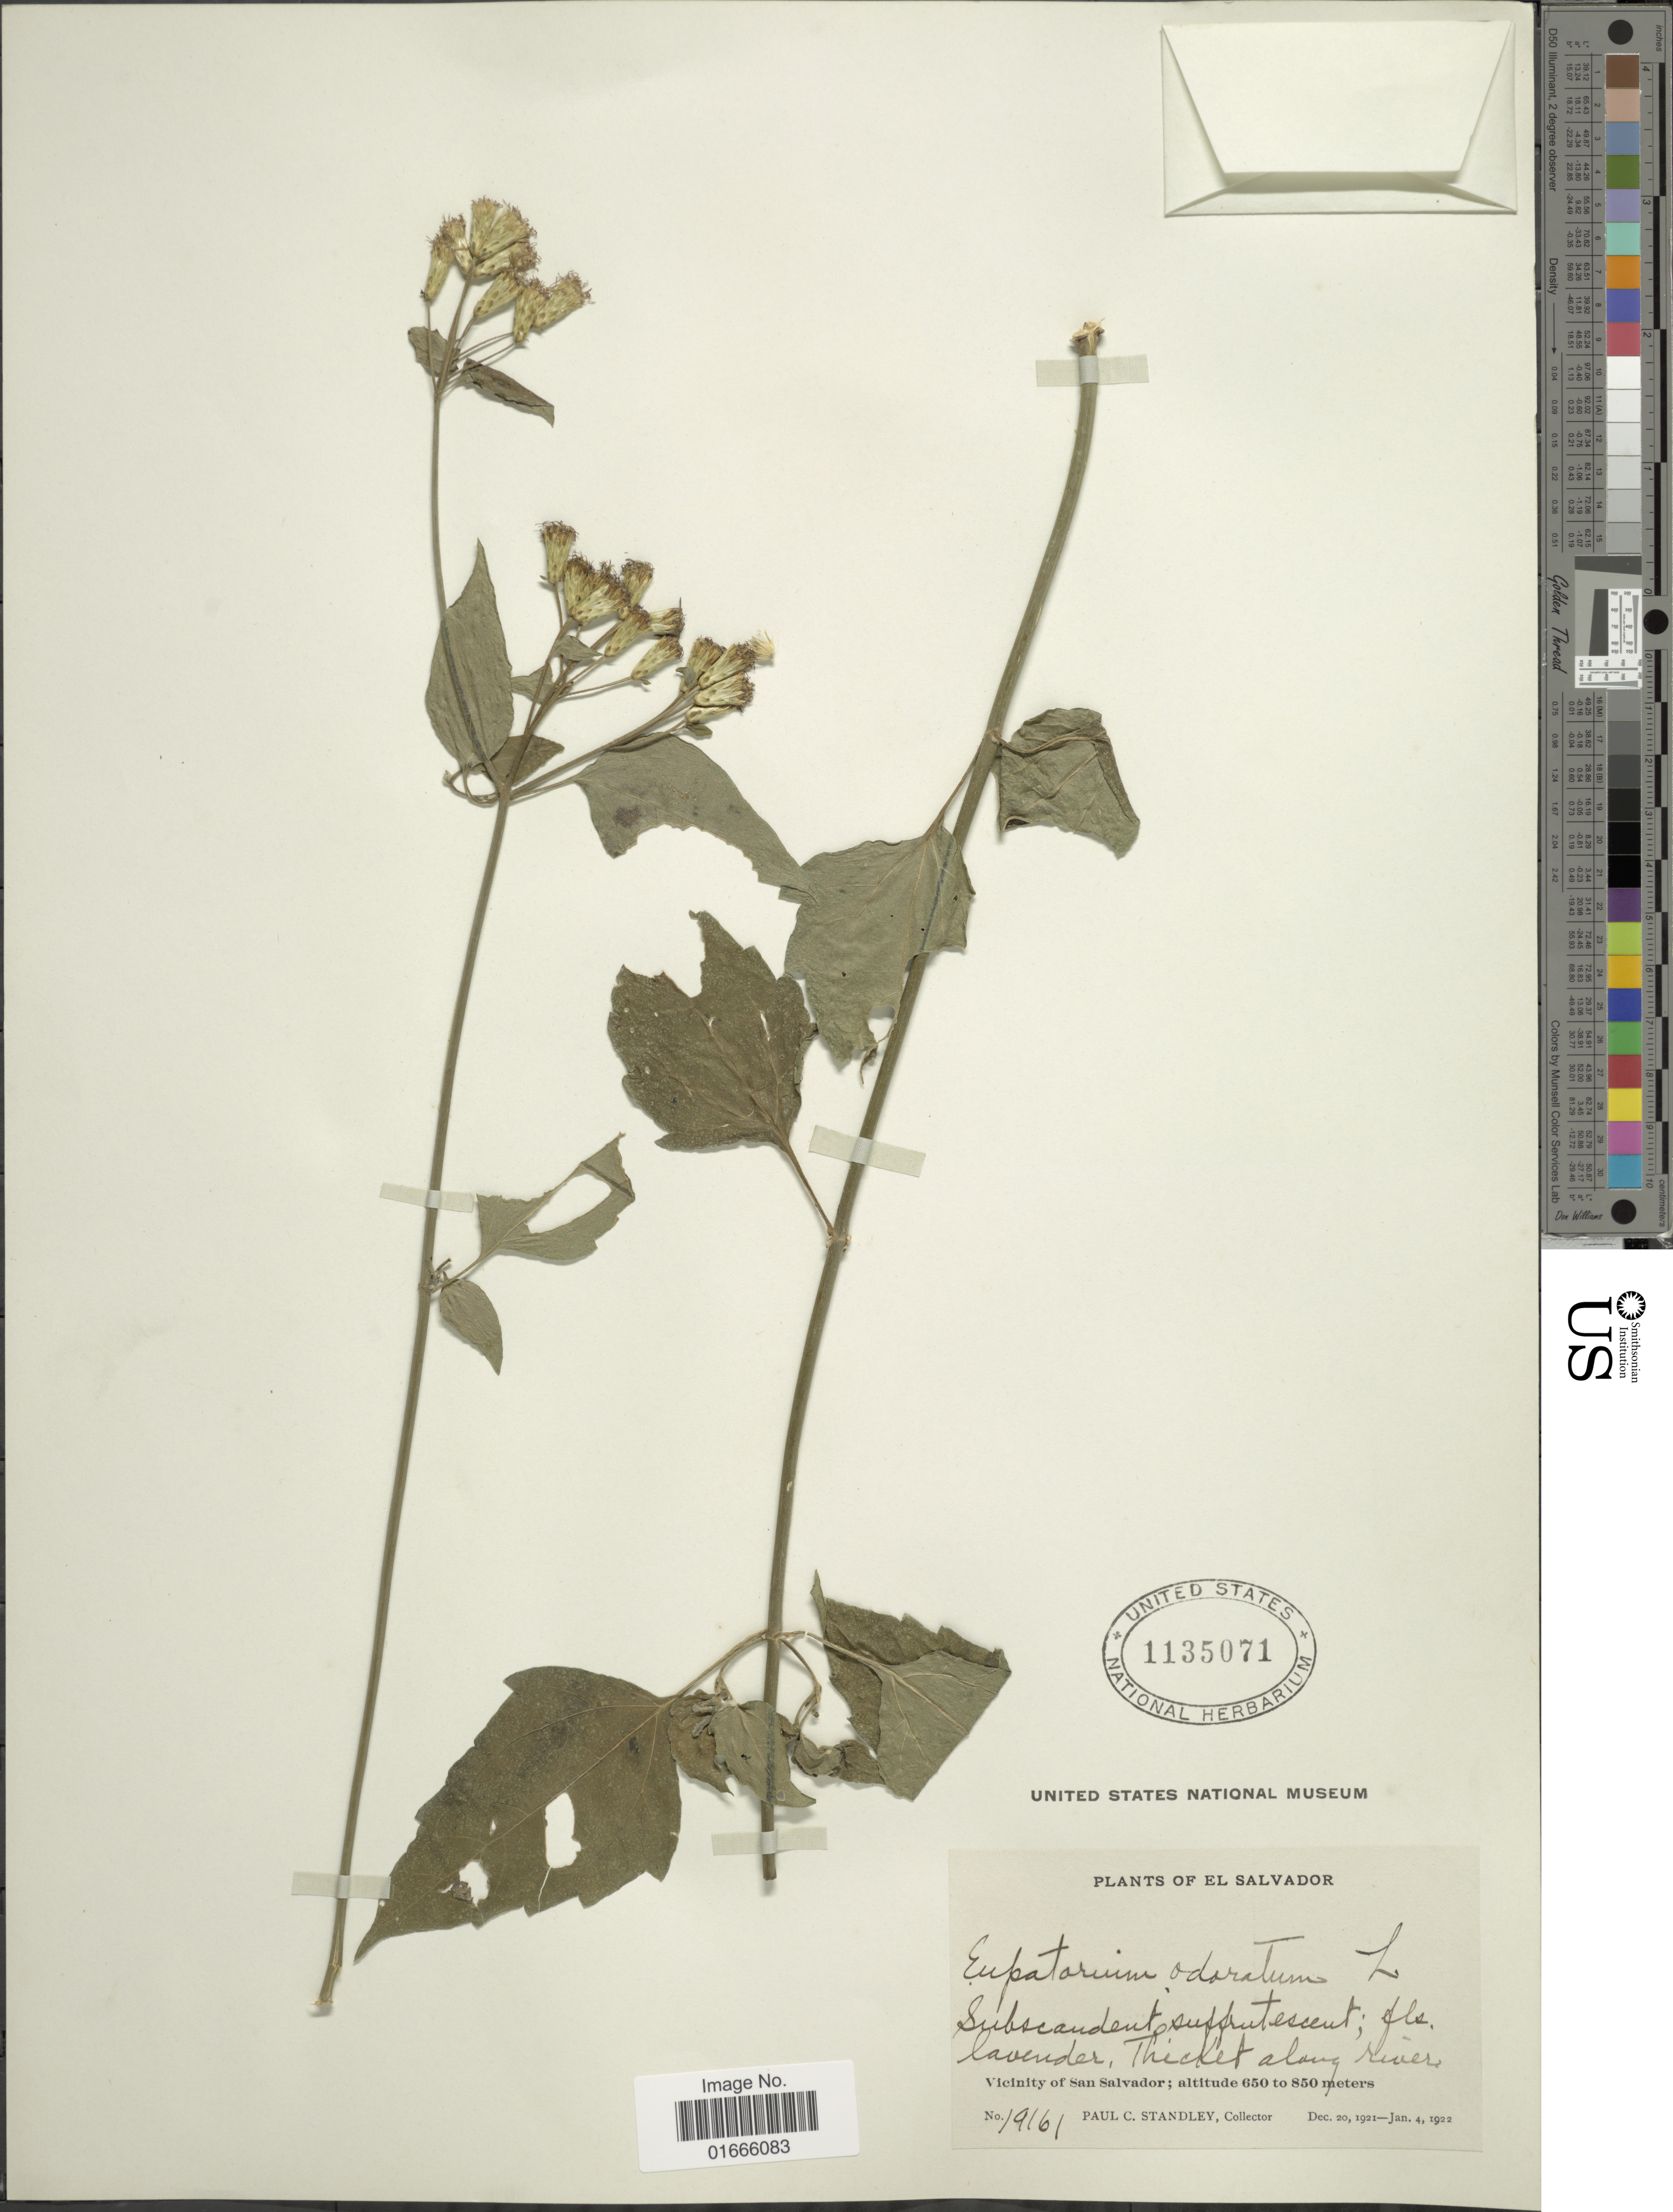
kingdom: Plantae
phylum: Tracheophyta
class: Magnoliopsida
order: Asterales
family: Asteraceae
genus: Chromolaena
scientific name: Chromolaena odorata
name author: (L.) R.M. King & H. Rob.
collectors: P. C. Standley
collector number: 19161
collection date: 1921-12-20/1922-01-04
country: El Salvador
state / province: San Salvador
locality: Vicinity of San Salvador, along river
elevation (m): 650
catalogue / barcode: US 1135071